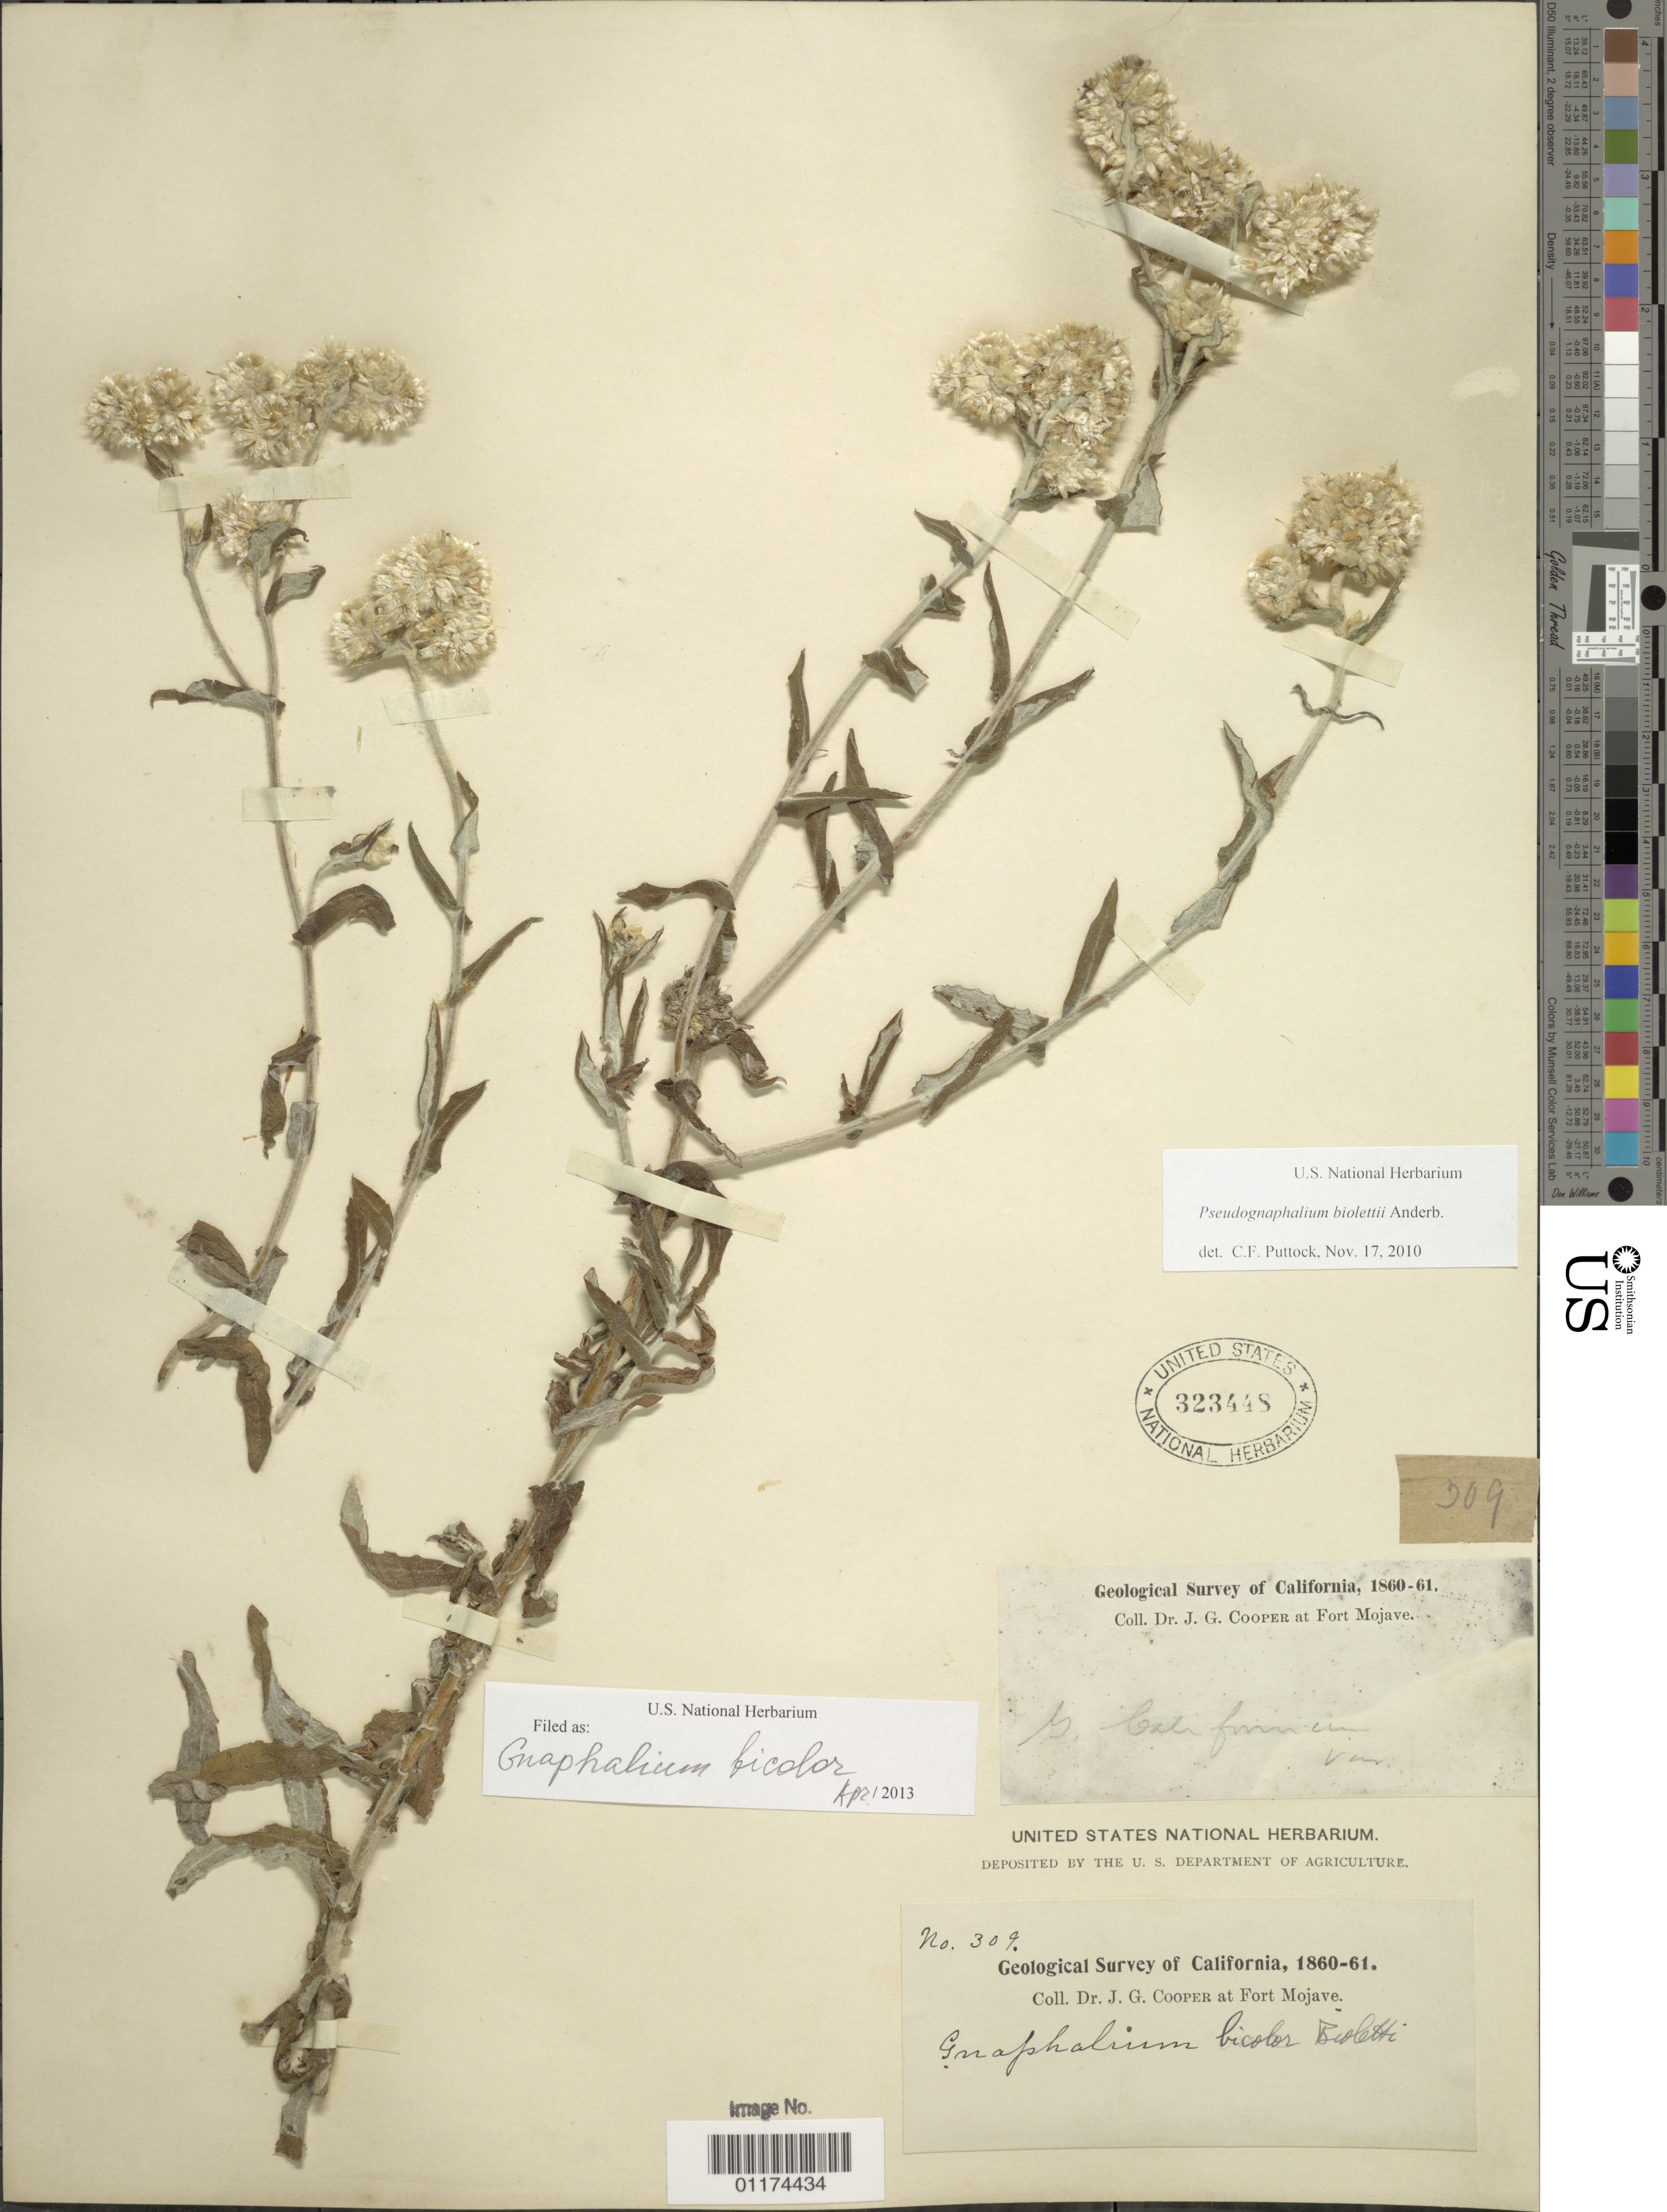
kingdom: Plantae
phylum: Tracheophyta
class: Magnoliopsida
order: Asterales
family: Asteraceae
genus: Pseudognaphalium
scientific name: Pseudognaphalium biolettii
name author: Anderb.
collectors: J. G. Cooper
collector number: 309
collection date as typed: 1860 to -- --- 1861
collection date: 1860/1861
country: United States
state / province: California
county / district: San Bernardino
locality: at Fort Mojave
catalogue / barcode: US 323448